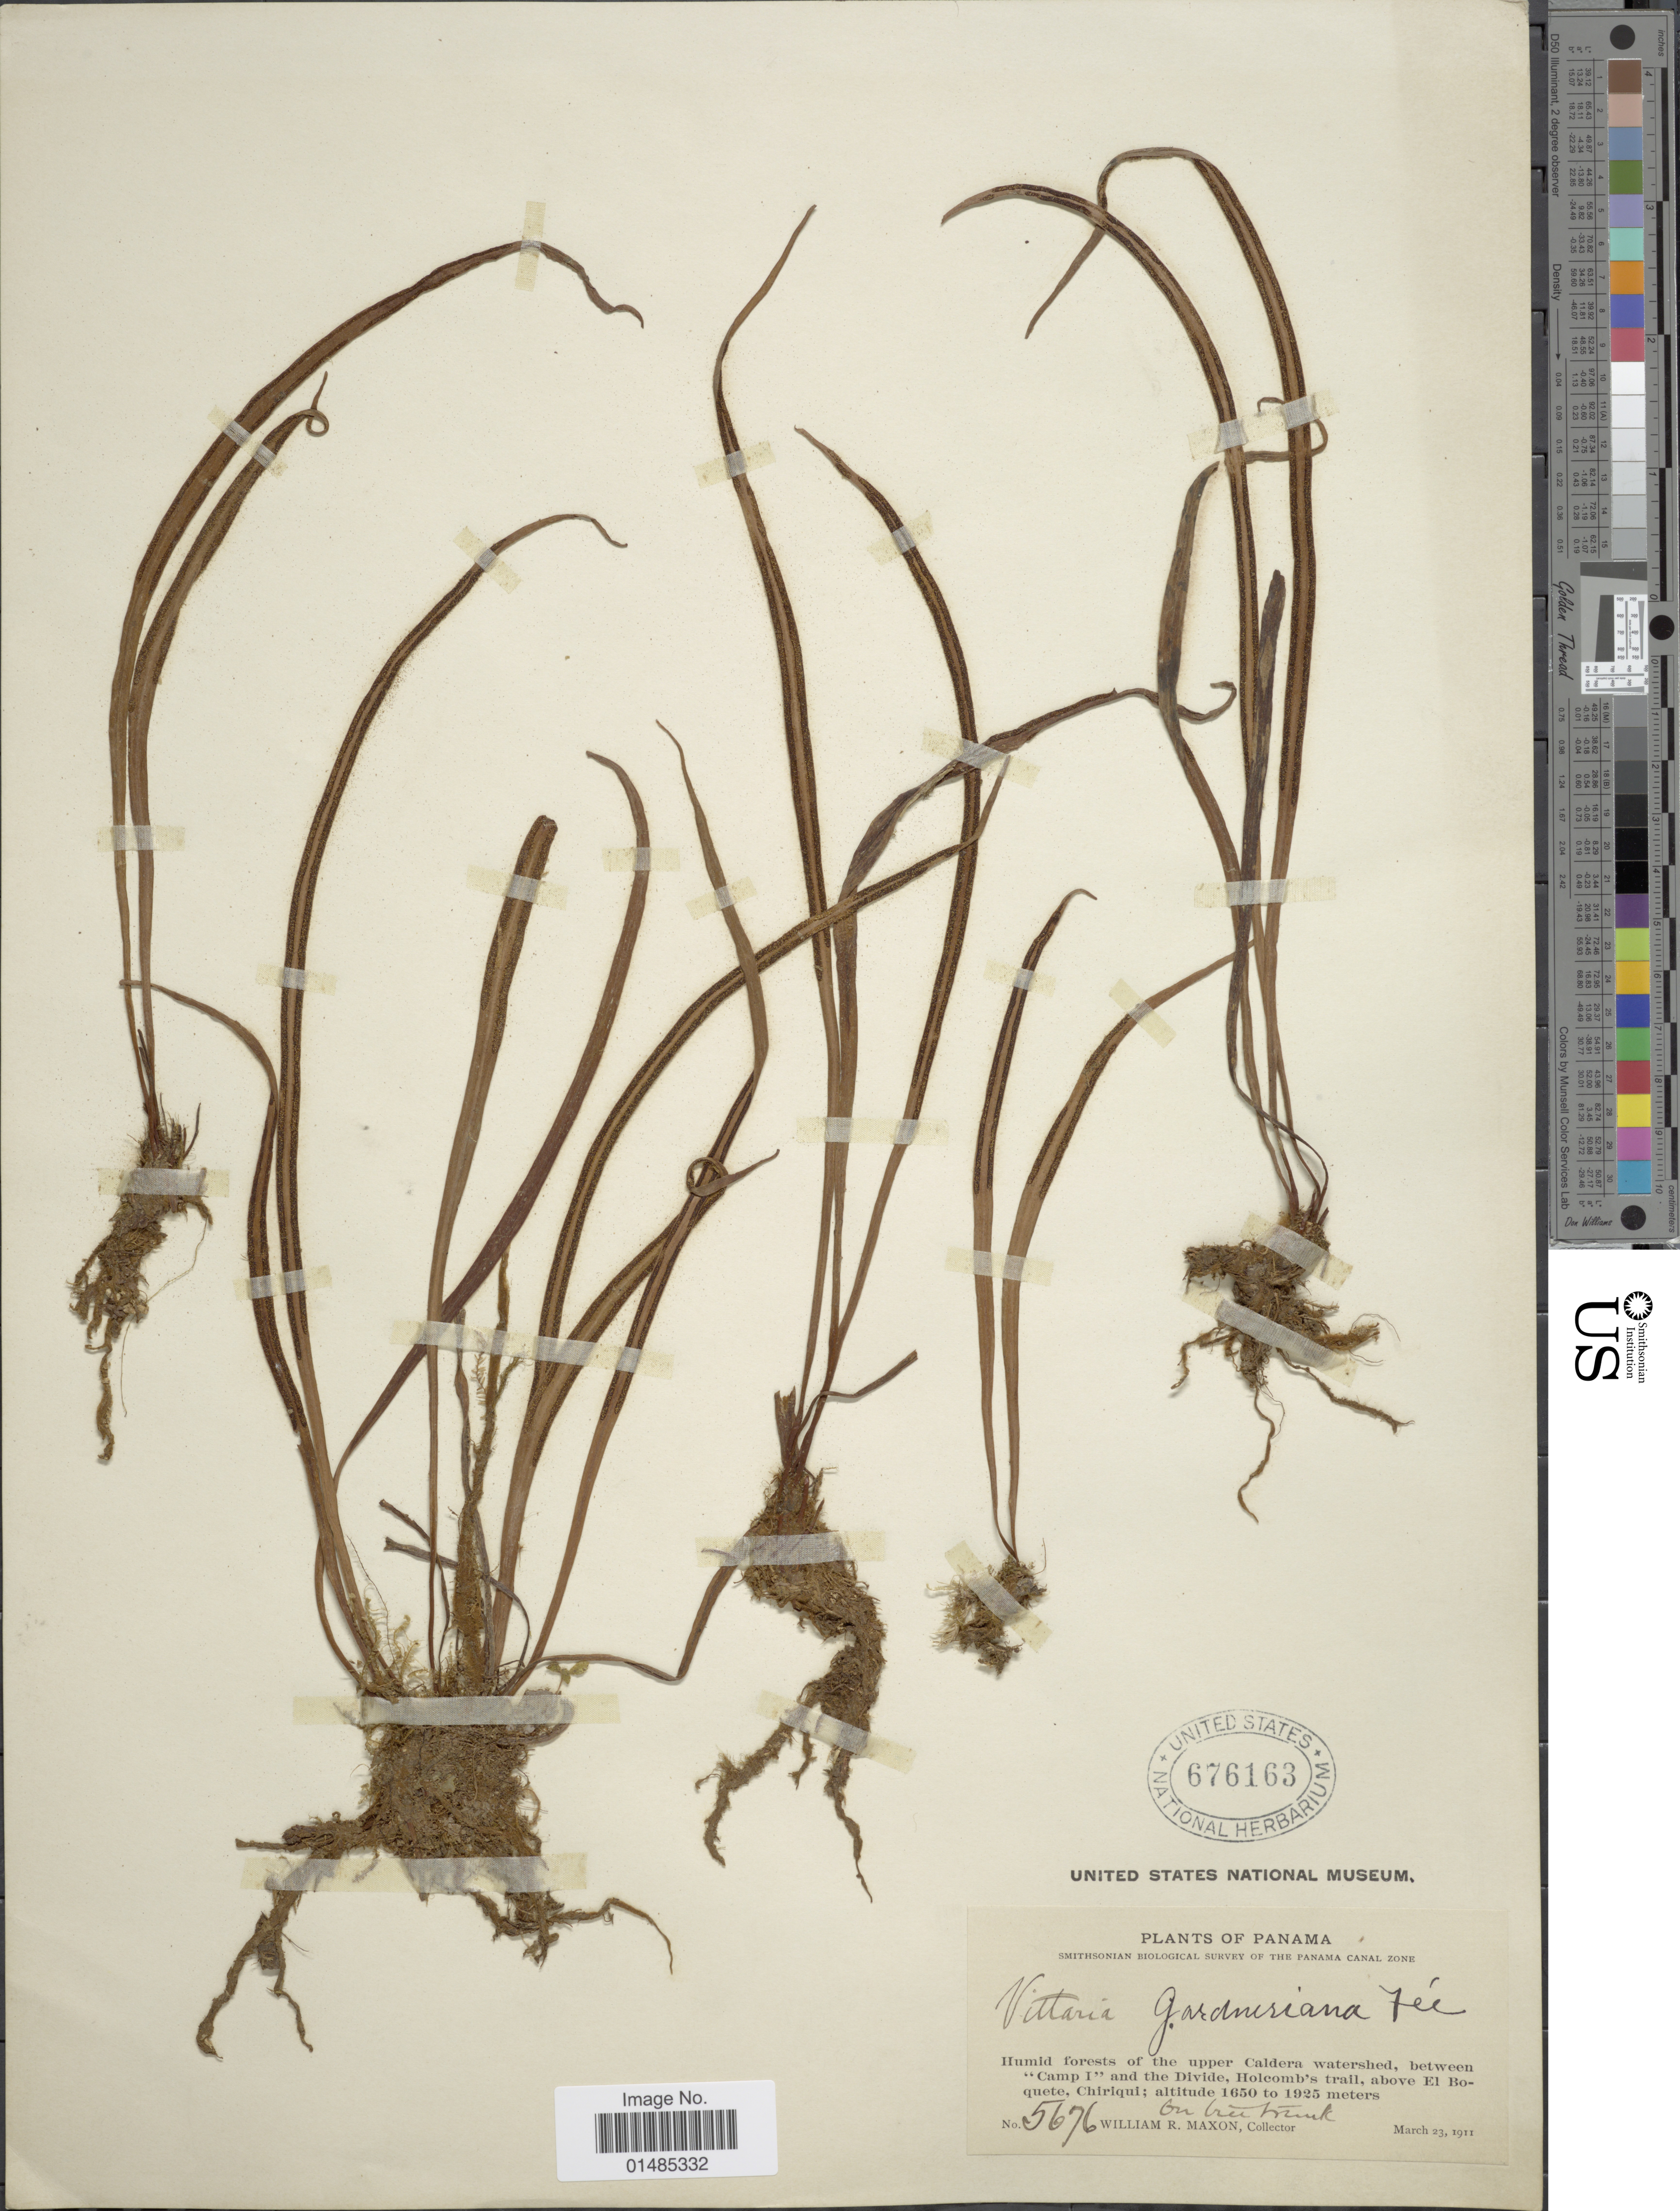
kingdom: Plantae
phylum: Tracheophyta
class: Polypodiopsida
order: Polypodiales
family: Pteridaceae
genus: Radiovittaria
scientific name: Radiovittaria gardneriana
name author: (Fée) E.H. Crane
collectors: W. R. Maxon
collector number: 5676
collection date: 1911-03-23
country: Panama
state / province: Chiriqui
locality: Humid forests of the upper Caldera watershed, between "Camp I" and the Divide, Holcomb's trail, above El Boquete.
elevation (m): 1650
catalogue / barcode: US 676163